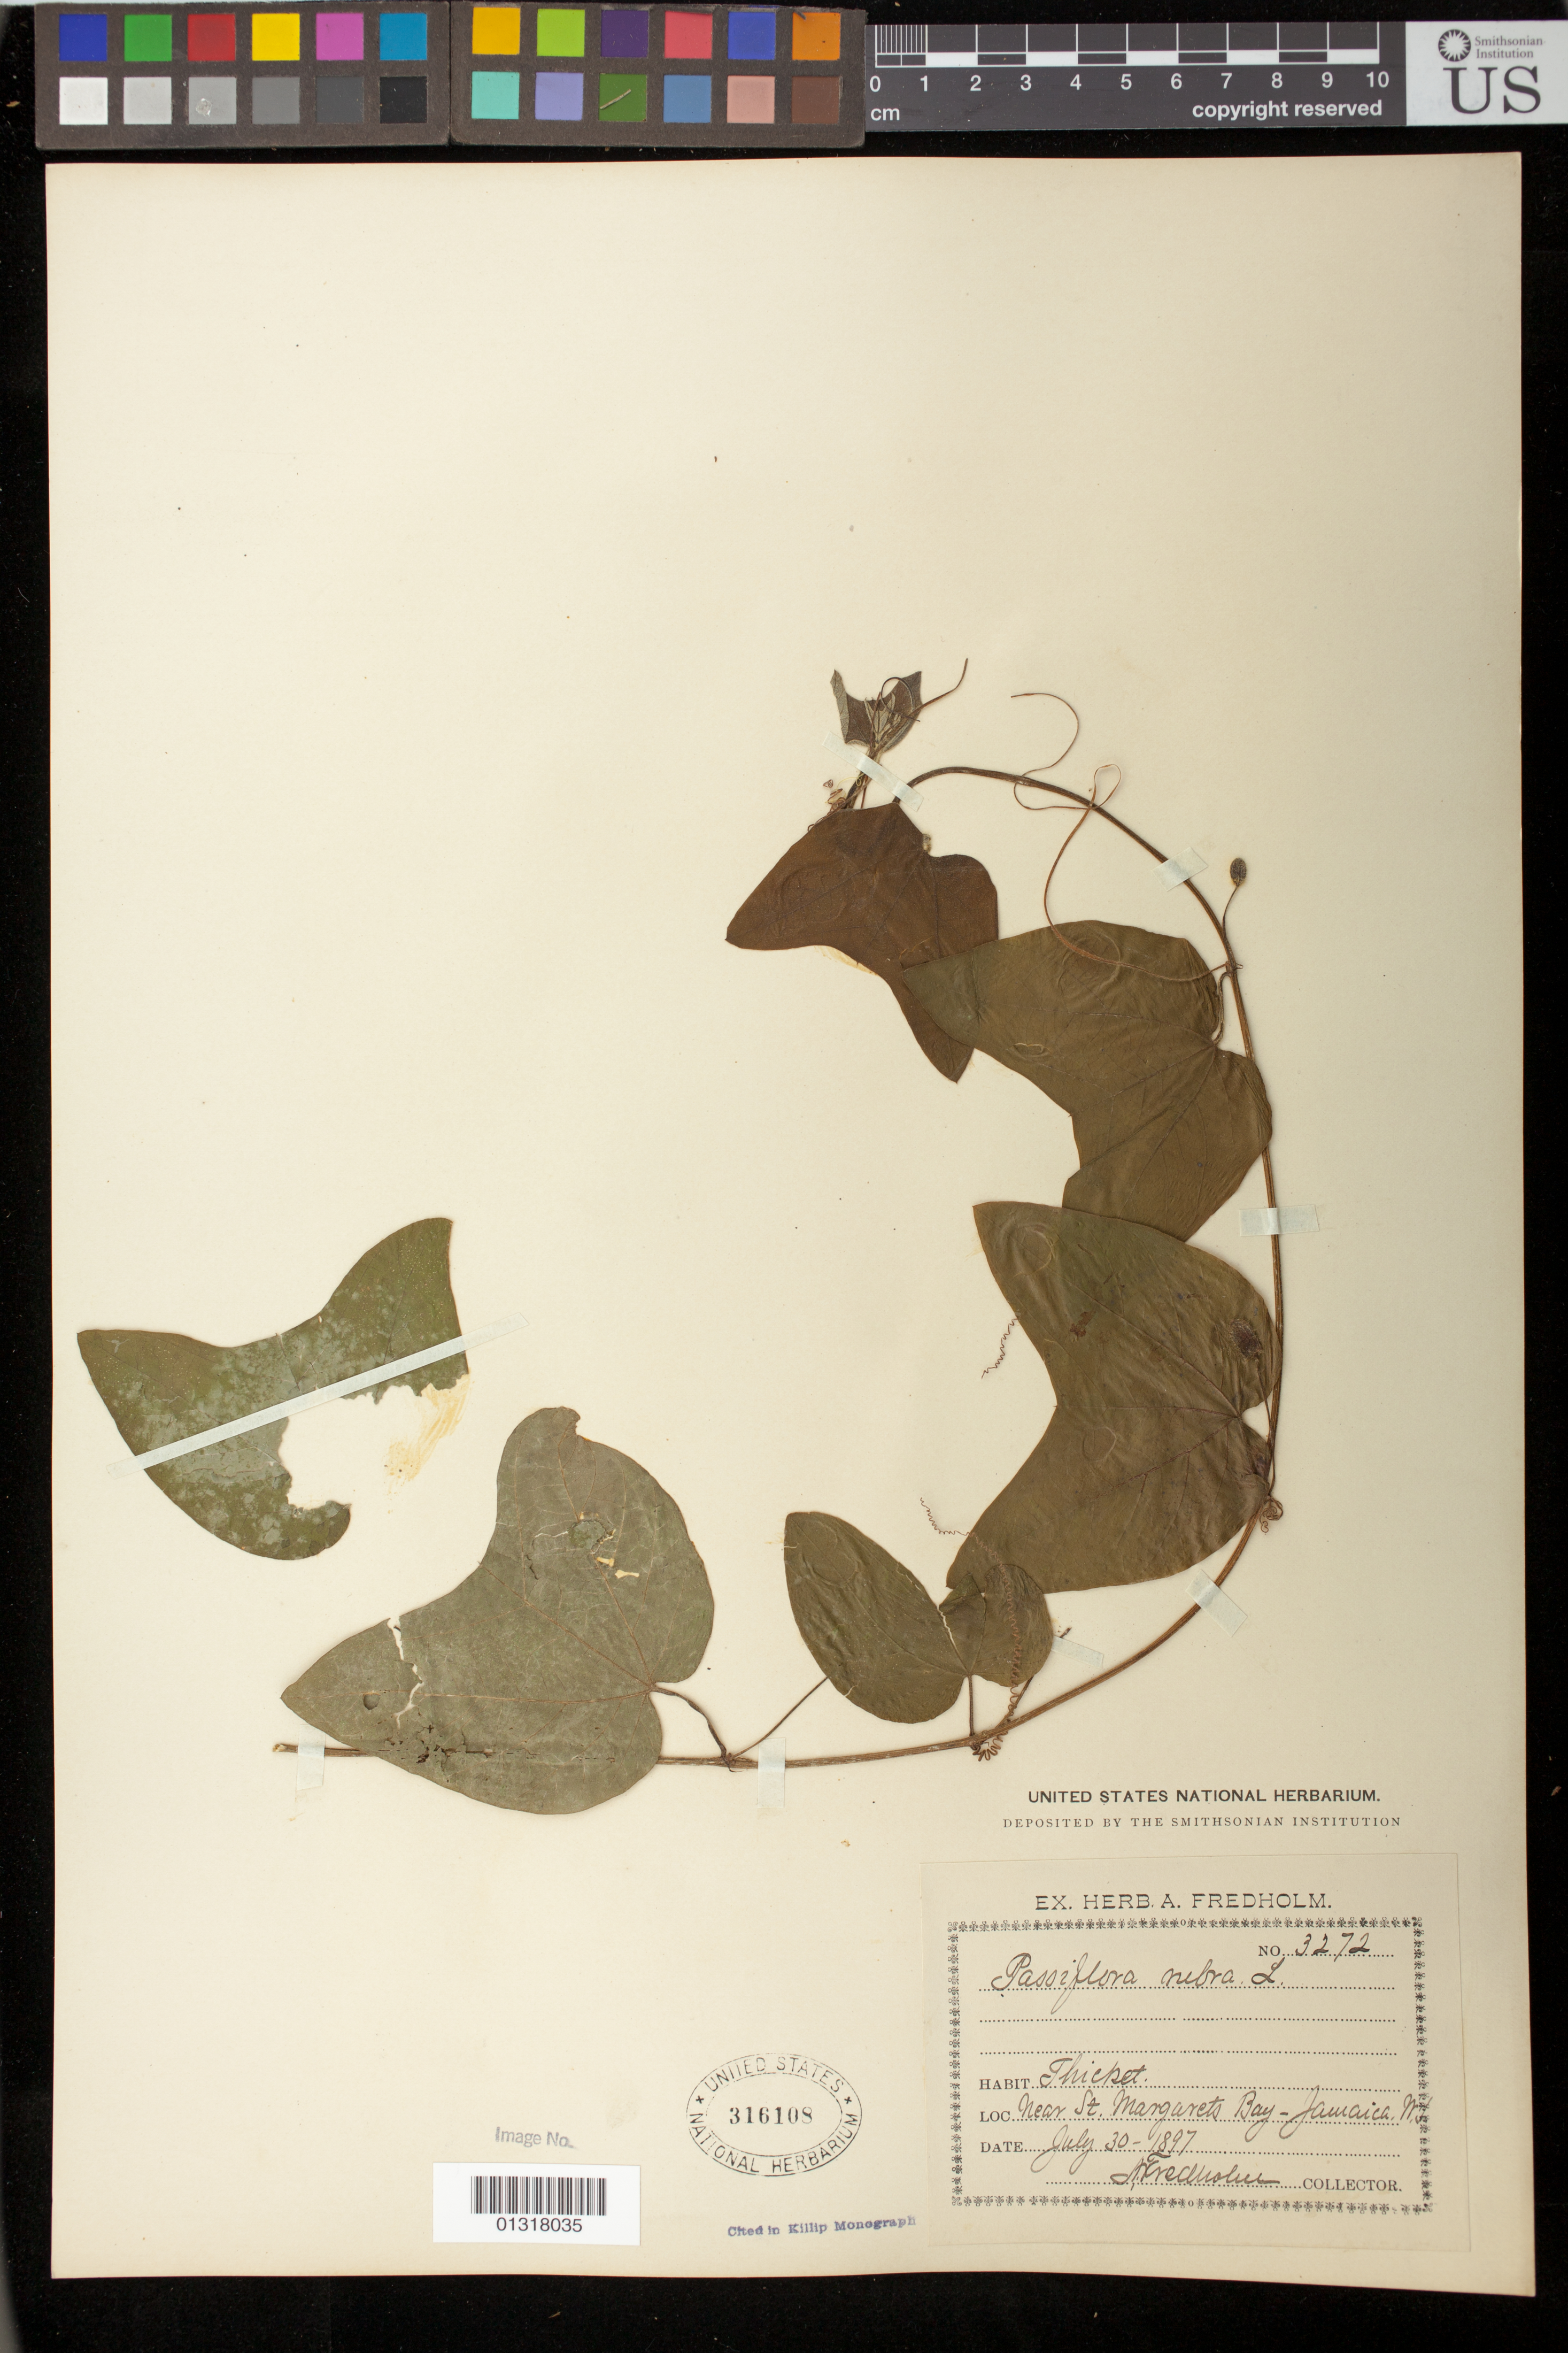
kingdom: Plantae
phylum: Tracheophyta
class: Magnoliopsida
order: Malpighiales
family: Passifloraceae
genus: Passiflora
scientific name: Passiflora rubra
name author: L.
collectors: A. Fredholm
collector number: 3272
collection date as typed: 30 Jul 1897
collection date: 1897-07-30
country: Jamaica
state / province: Portland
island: Jamaica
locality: Near St Margaret's Bay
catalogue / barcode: US 316108